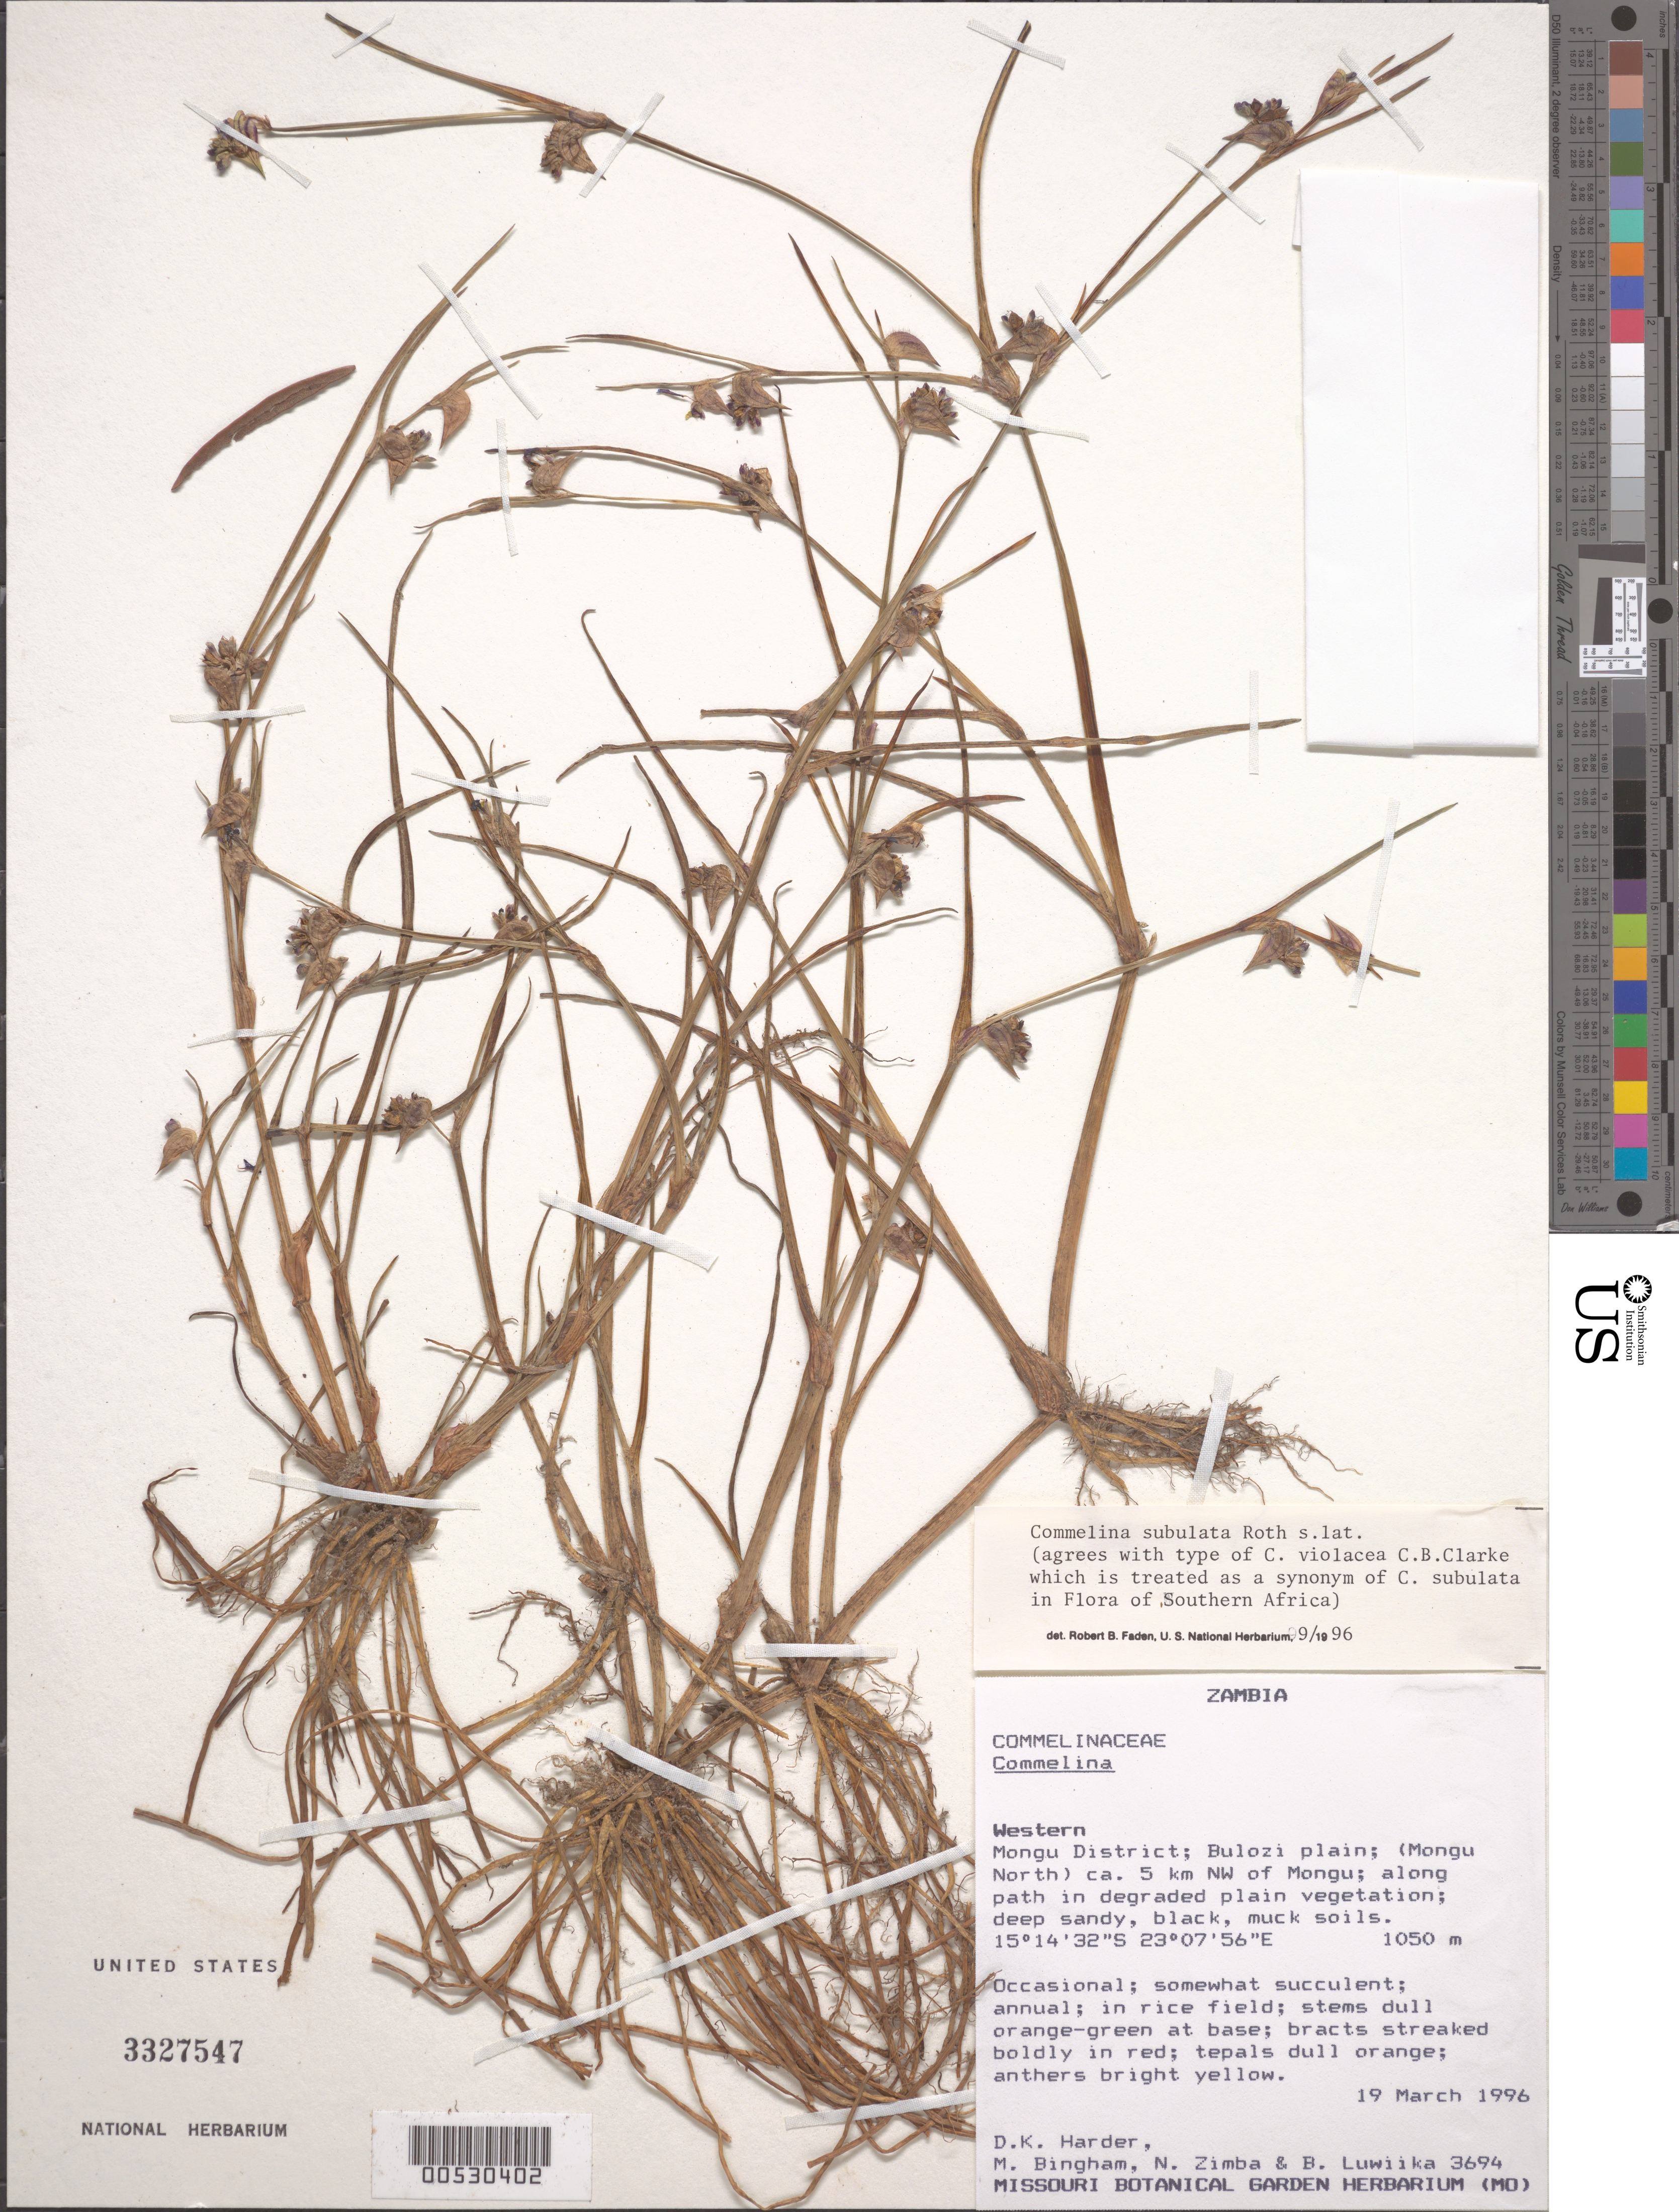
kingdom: Plantae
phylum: Tracheophyta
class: Liliopsida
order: Commelinales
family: Commelinaceae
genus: Commelina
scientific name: Commelina subulata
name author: Roth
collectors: D. Harder, M. Bingham, N. B. Zimba & B. Luwiika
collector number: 3694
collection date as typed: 19 Mar 1996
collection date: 1996-03-19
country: Zambia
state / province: Western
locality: Mongu dist., bulozi plain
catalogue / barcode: US 3327547